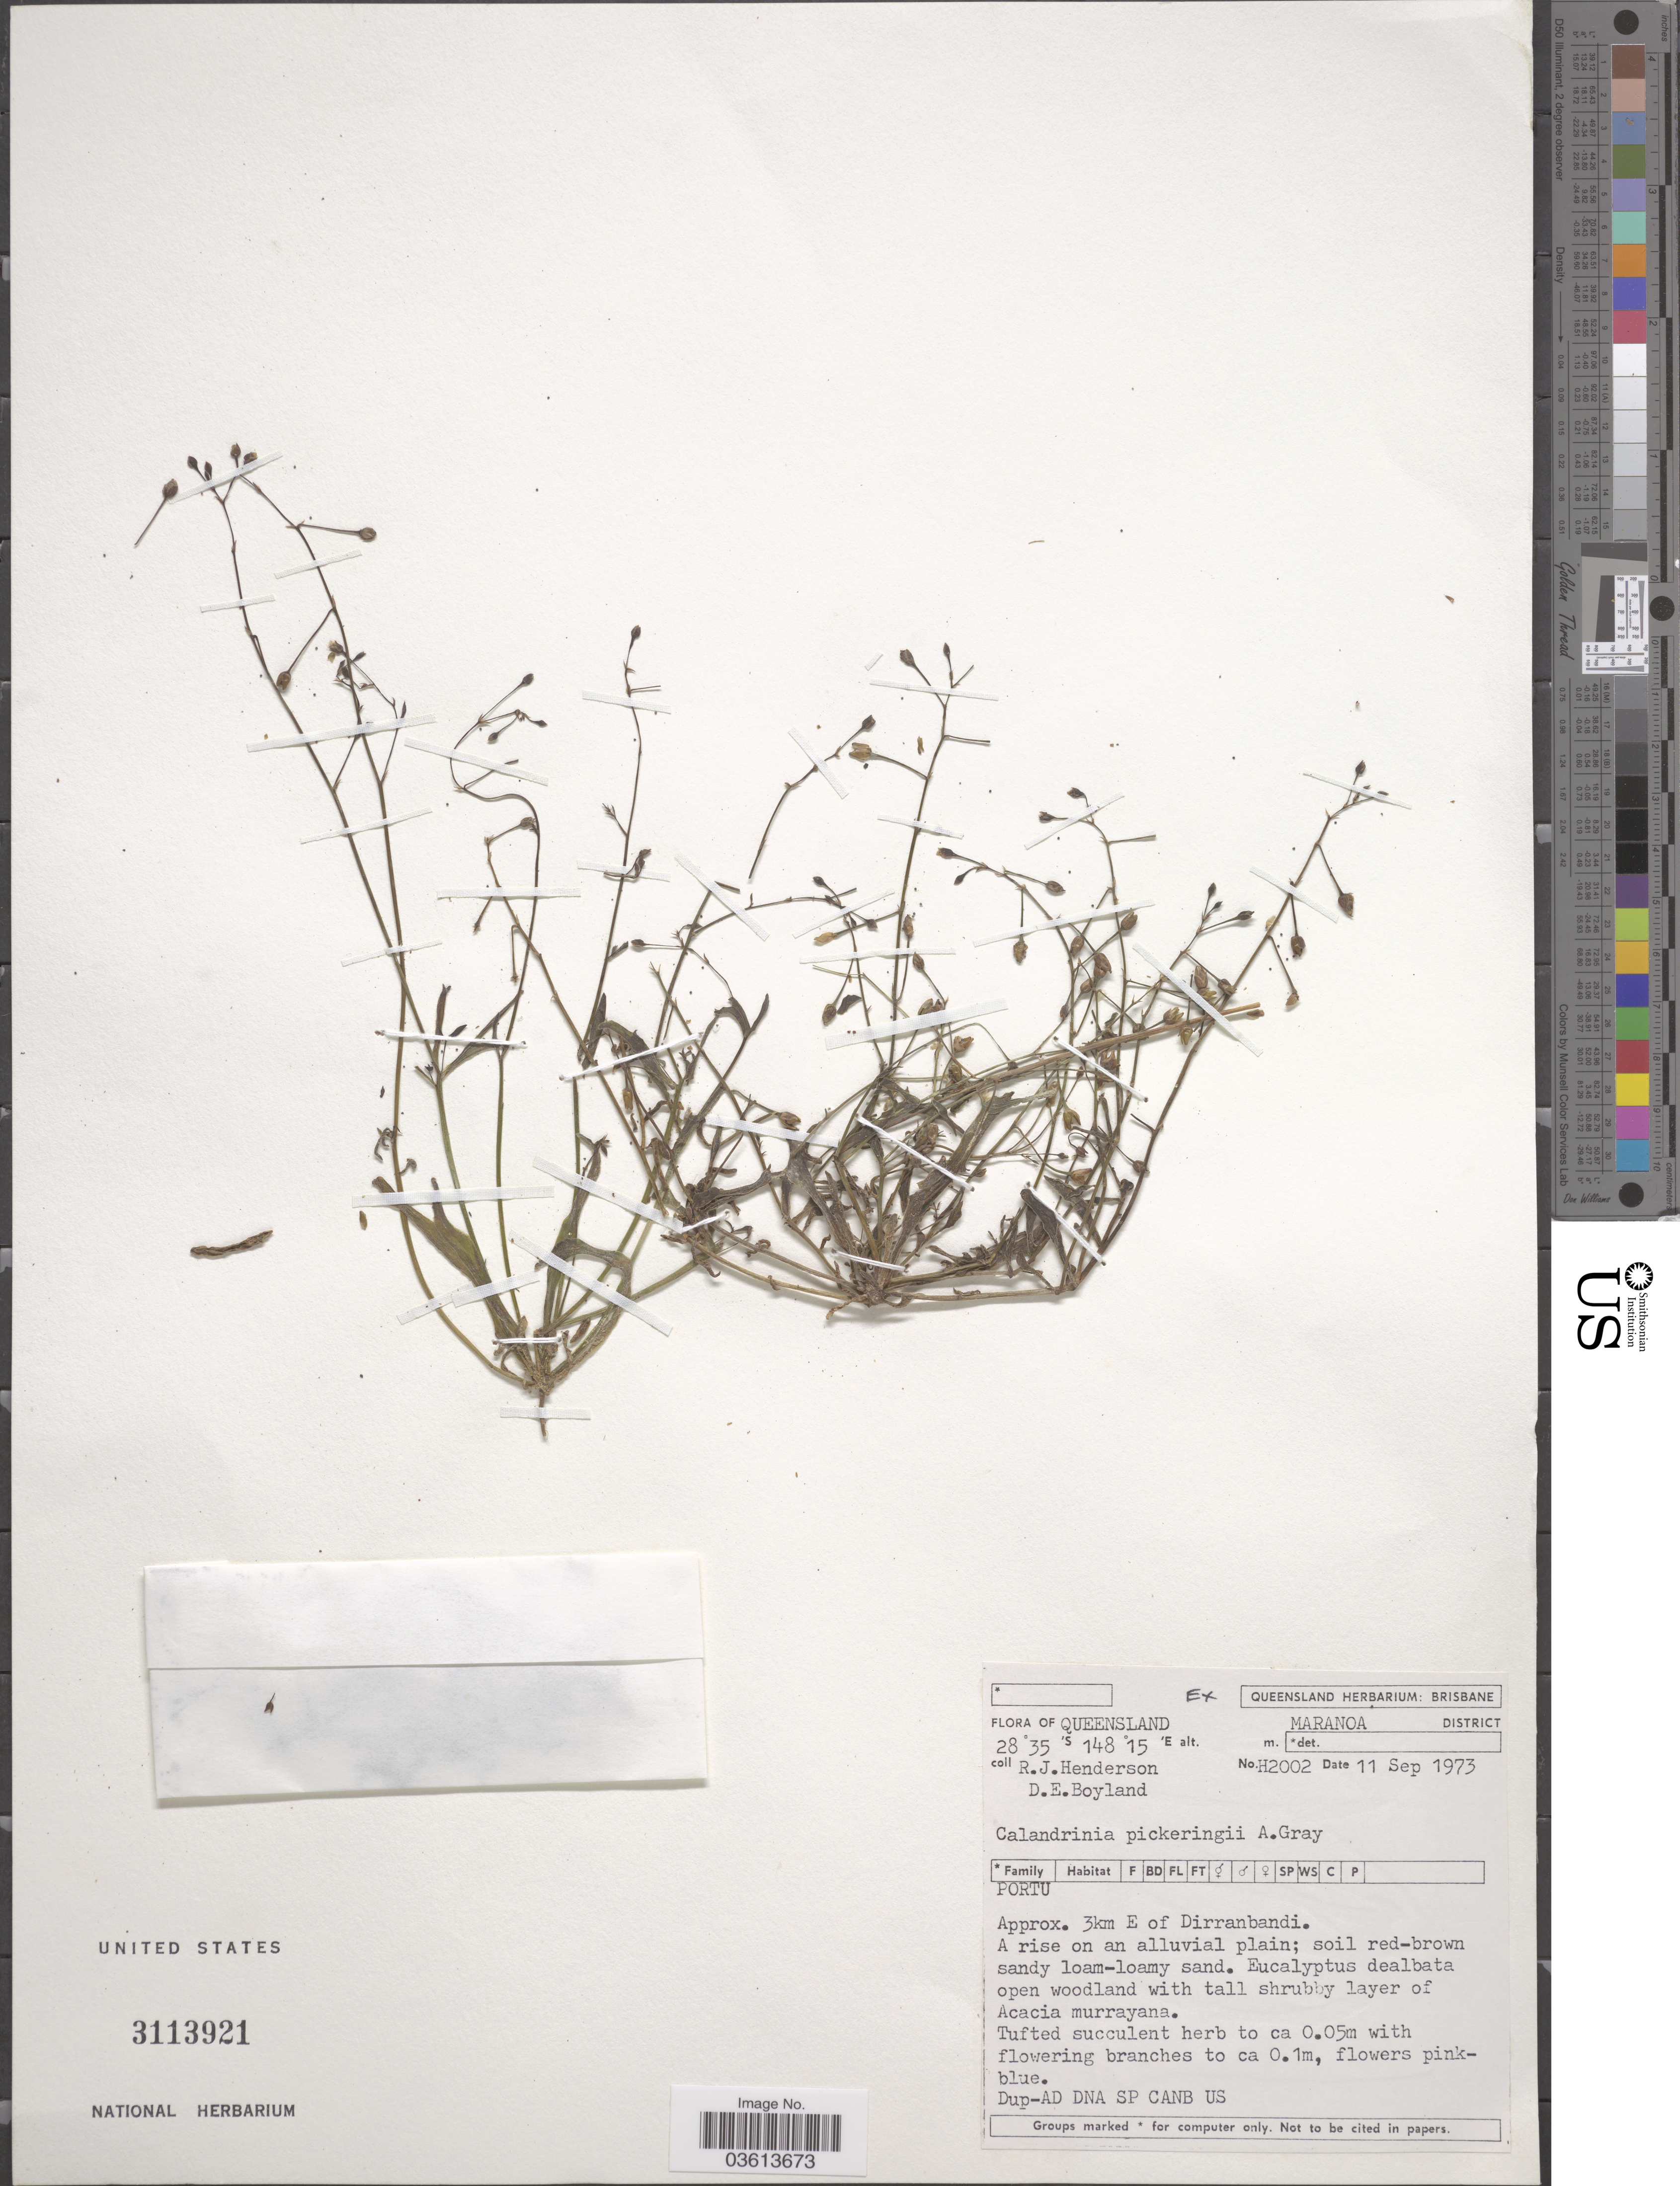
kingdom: Plantae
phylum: Tracheophyta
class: Magnoliopsida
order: Caryophyllales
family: Montiaceae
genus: Parakeelya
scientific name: Parakeelya pickeringii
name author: (A. Gray)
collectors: R. J. F. Henderson & D. Boyland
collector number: H2002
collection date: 1973-09-11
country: Australia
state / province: Queensland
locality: Maranoa District. Portu. Approx. 3km E of Dirranbandi.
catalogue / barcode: US 3113921